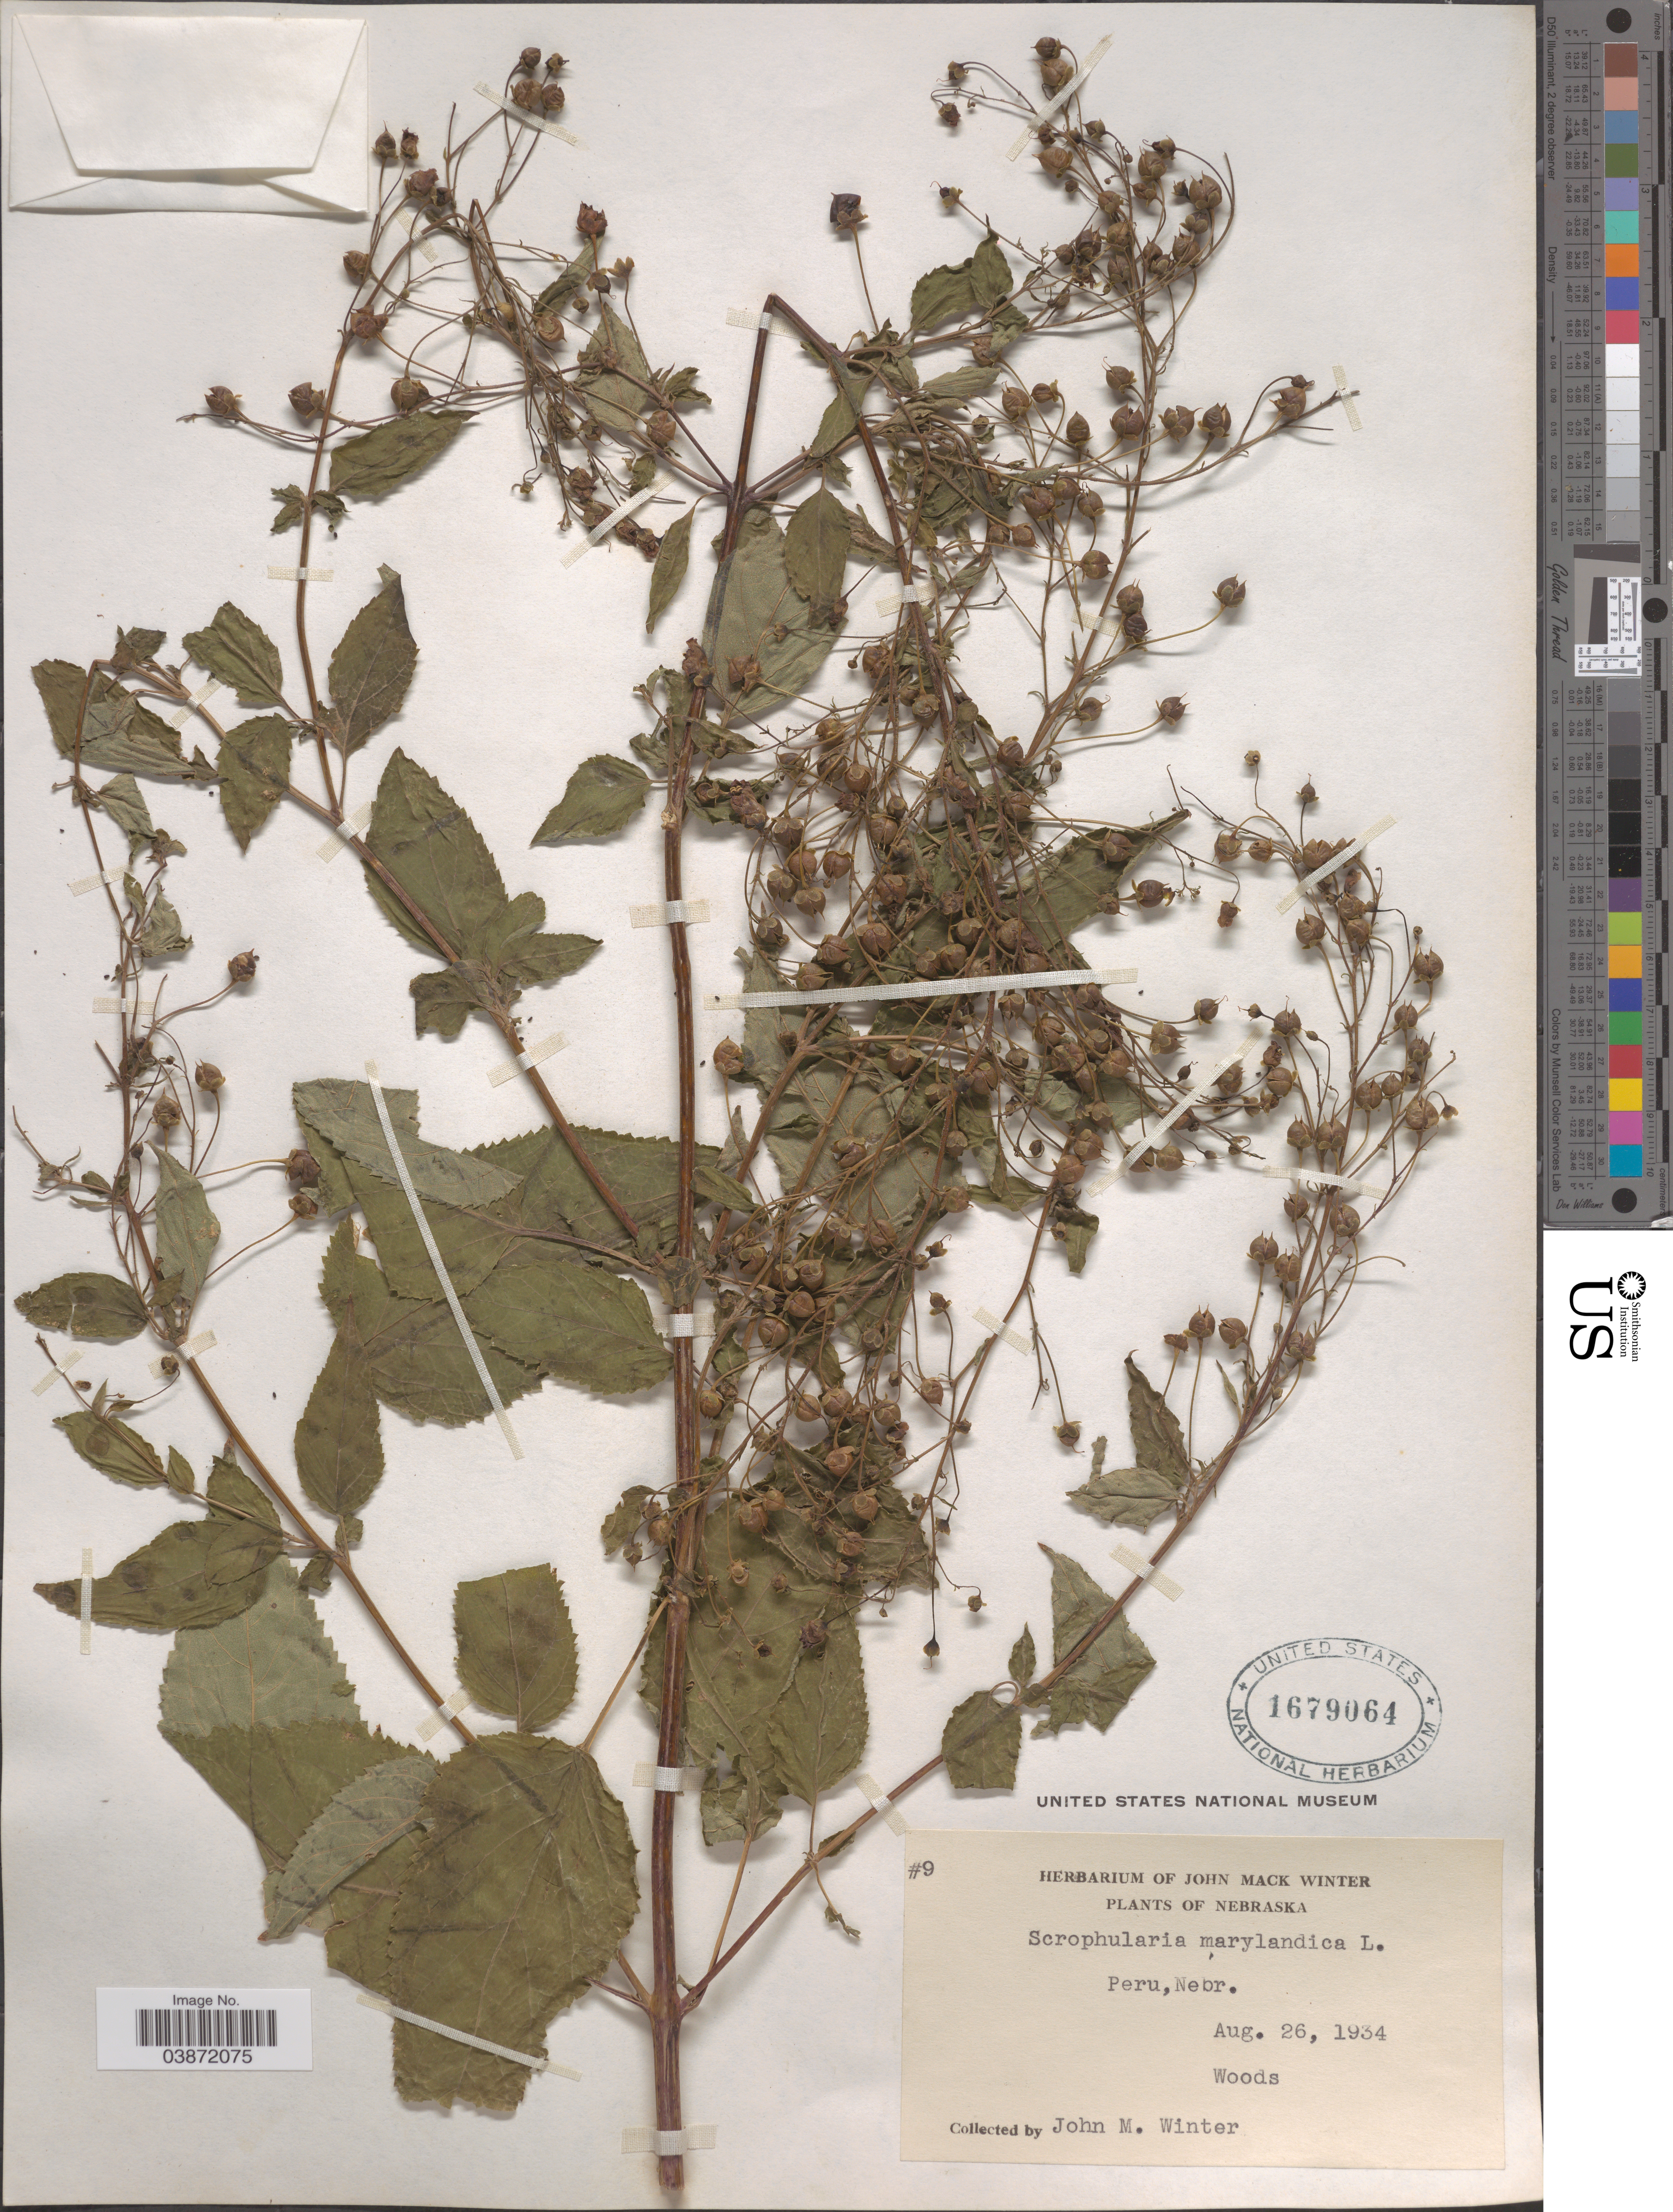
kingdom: Plantae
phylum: Tracheophyta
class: Magnoliopsida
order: Lamiales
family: Scrophulariaceae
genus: Scrophularia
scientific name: Scrophularia marilandica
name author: L.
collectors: J. M. Winter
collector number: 9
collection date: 1934-08-26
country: United States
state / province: Nebraska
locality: Peru.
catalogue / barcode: US 1679064